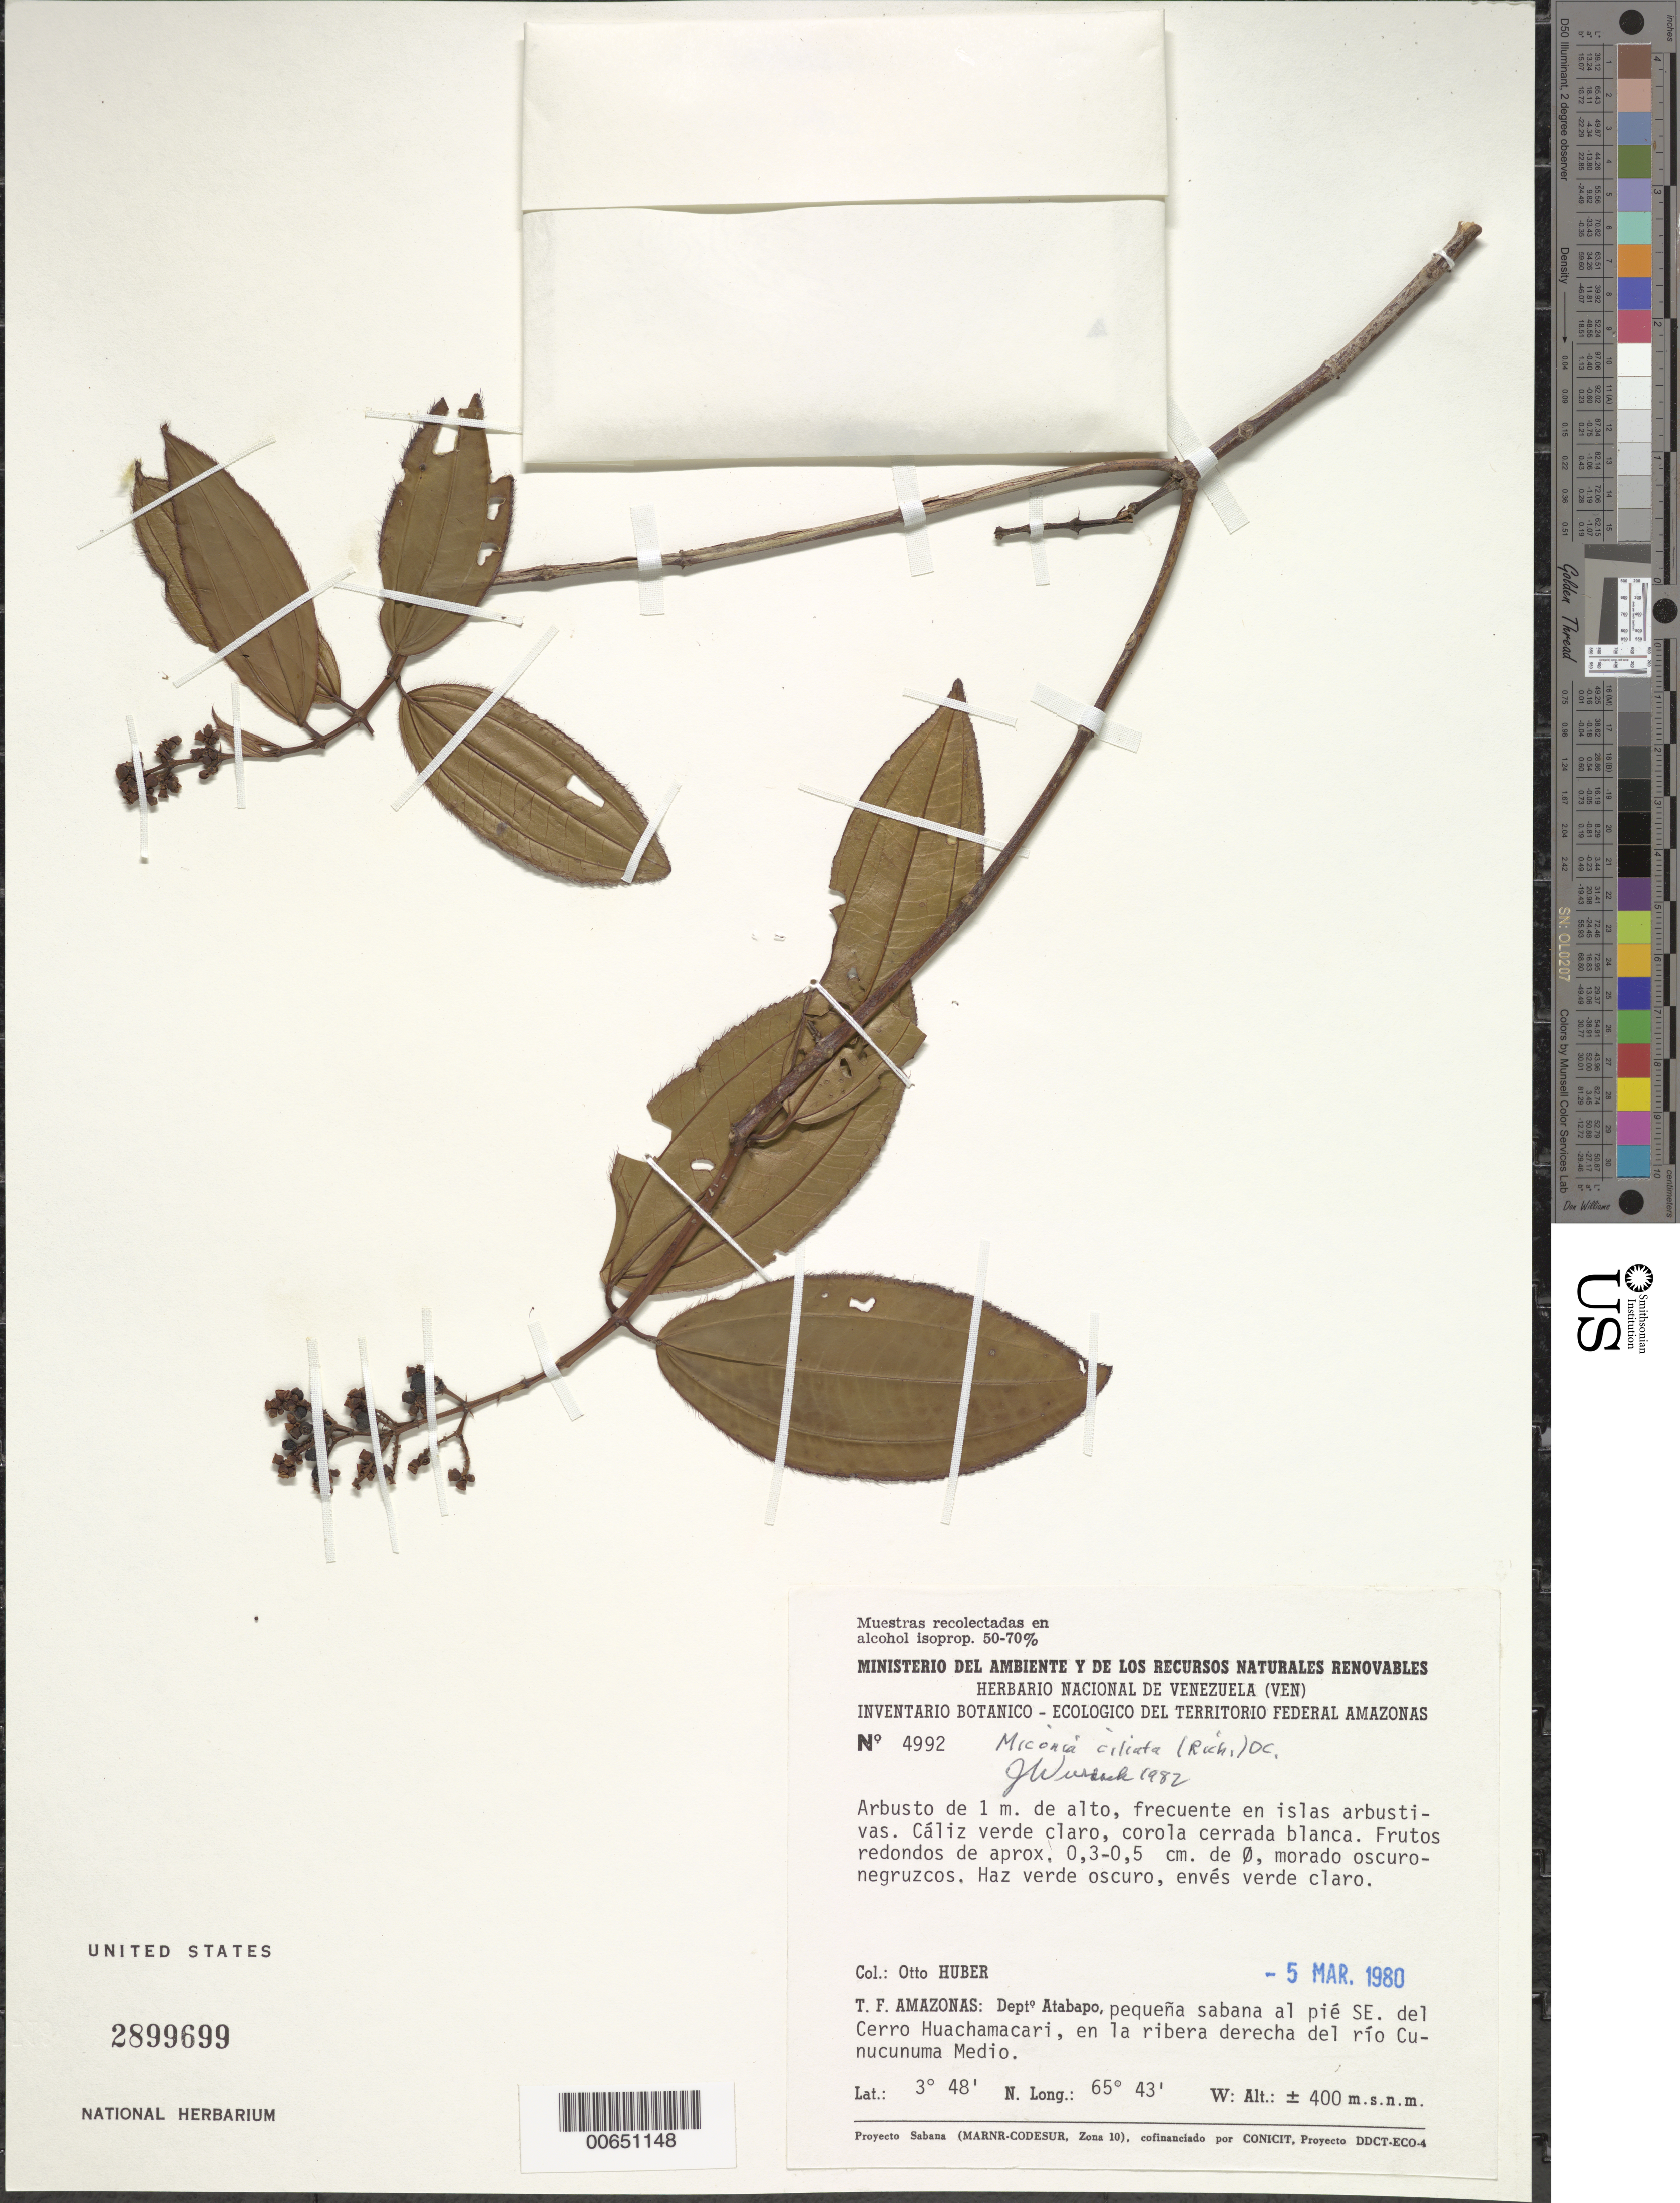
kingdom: Plantae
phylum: Tracheophyta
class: Magnoliopsida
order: Myrtales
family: Melastomataceae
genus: Miconia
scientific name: Miconia ciliata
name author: (Rich.) DC.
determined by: Wurdack, John J., (US), US (UNITED STATES)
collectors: O. Huber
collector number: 4992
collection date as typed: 5-Mar-80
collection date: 1980-03-05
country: Venezuela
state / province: Amazonas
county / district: Atabapo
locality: Cerro Huachamarcari, al SE, en la ribera derecha del Río Cunucunuma Medio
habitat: Pequena sabana al pié, ribera derecha; islas arbustivas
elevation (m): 400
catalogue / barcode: US 2899699